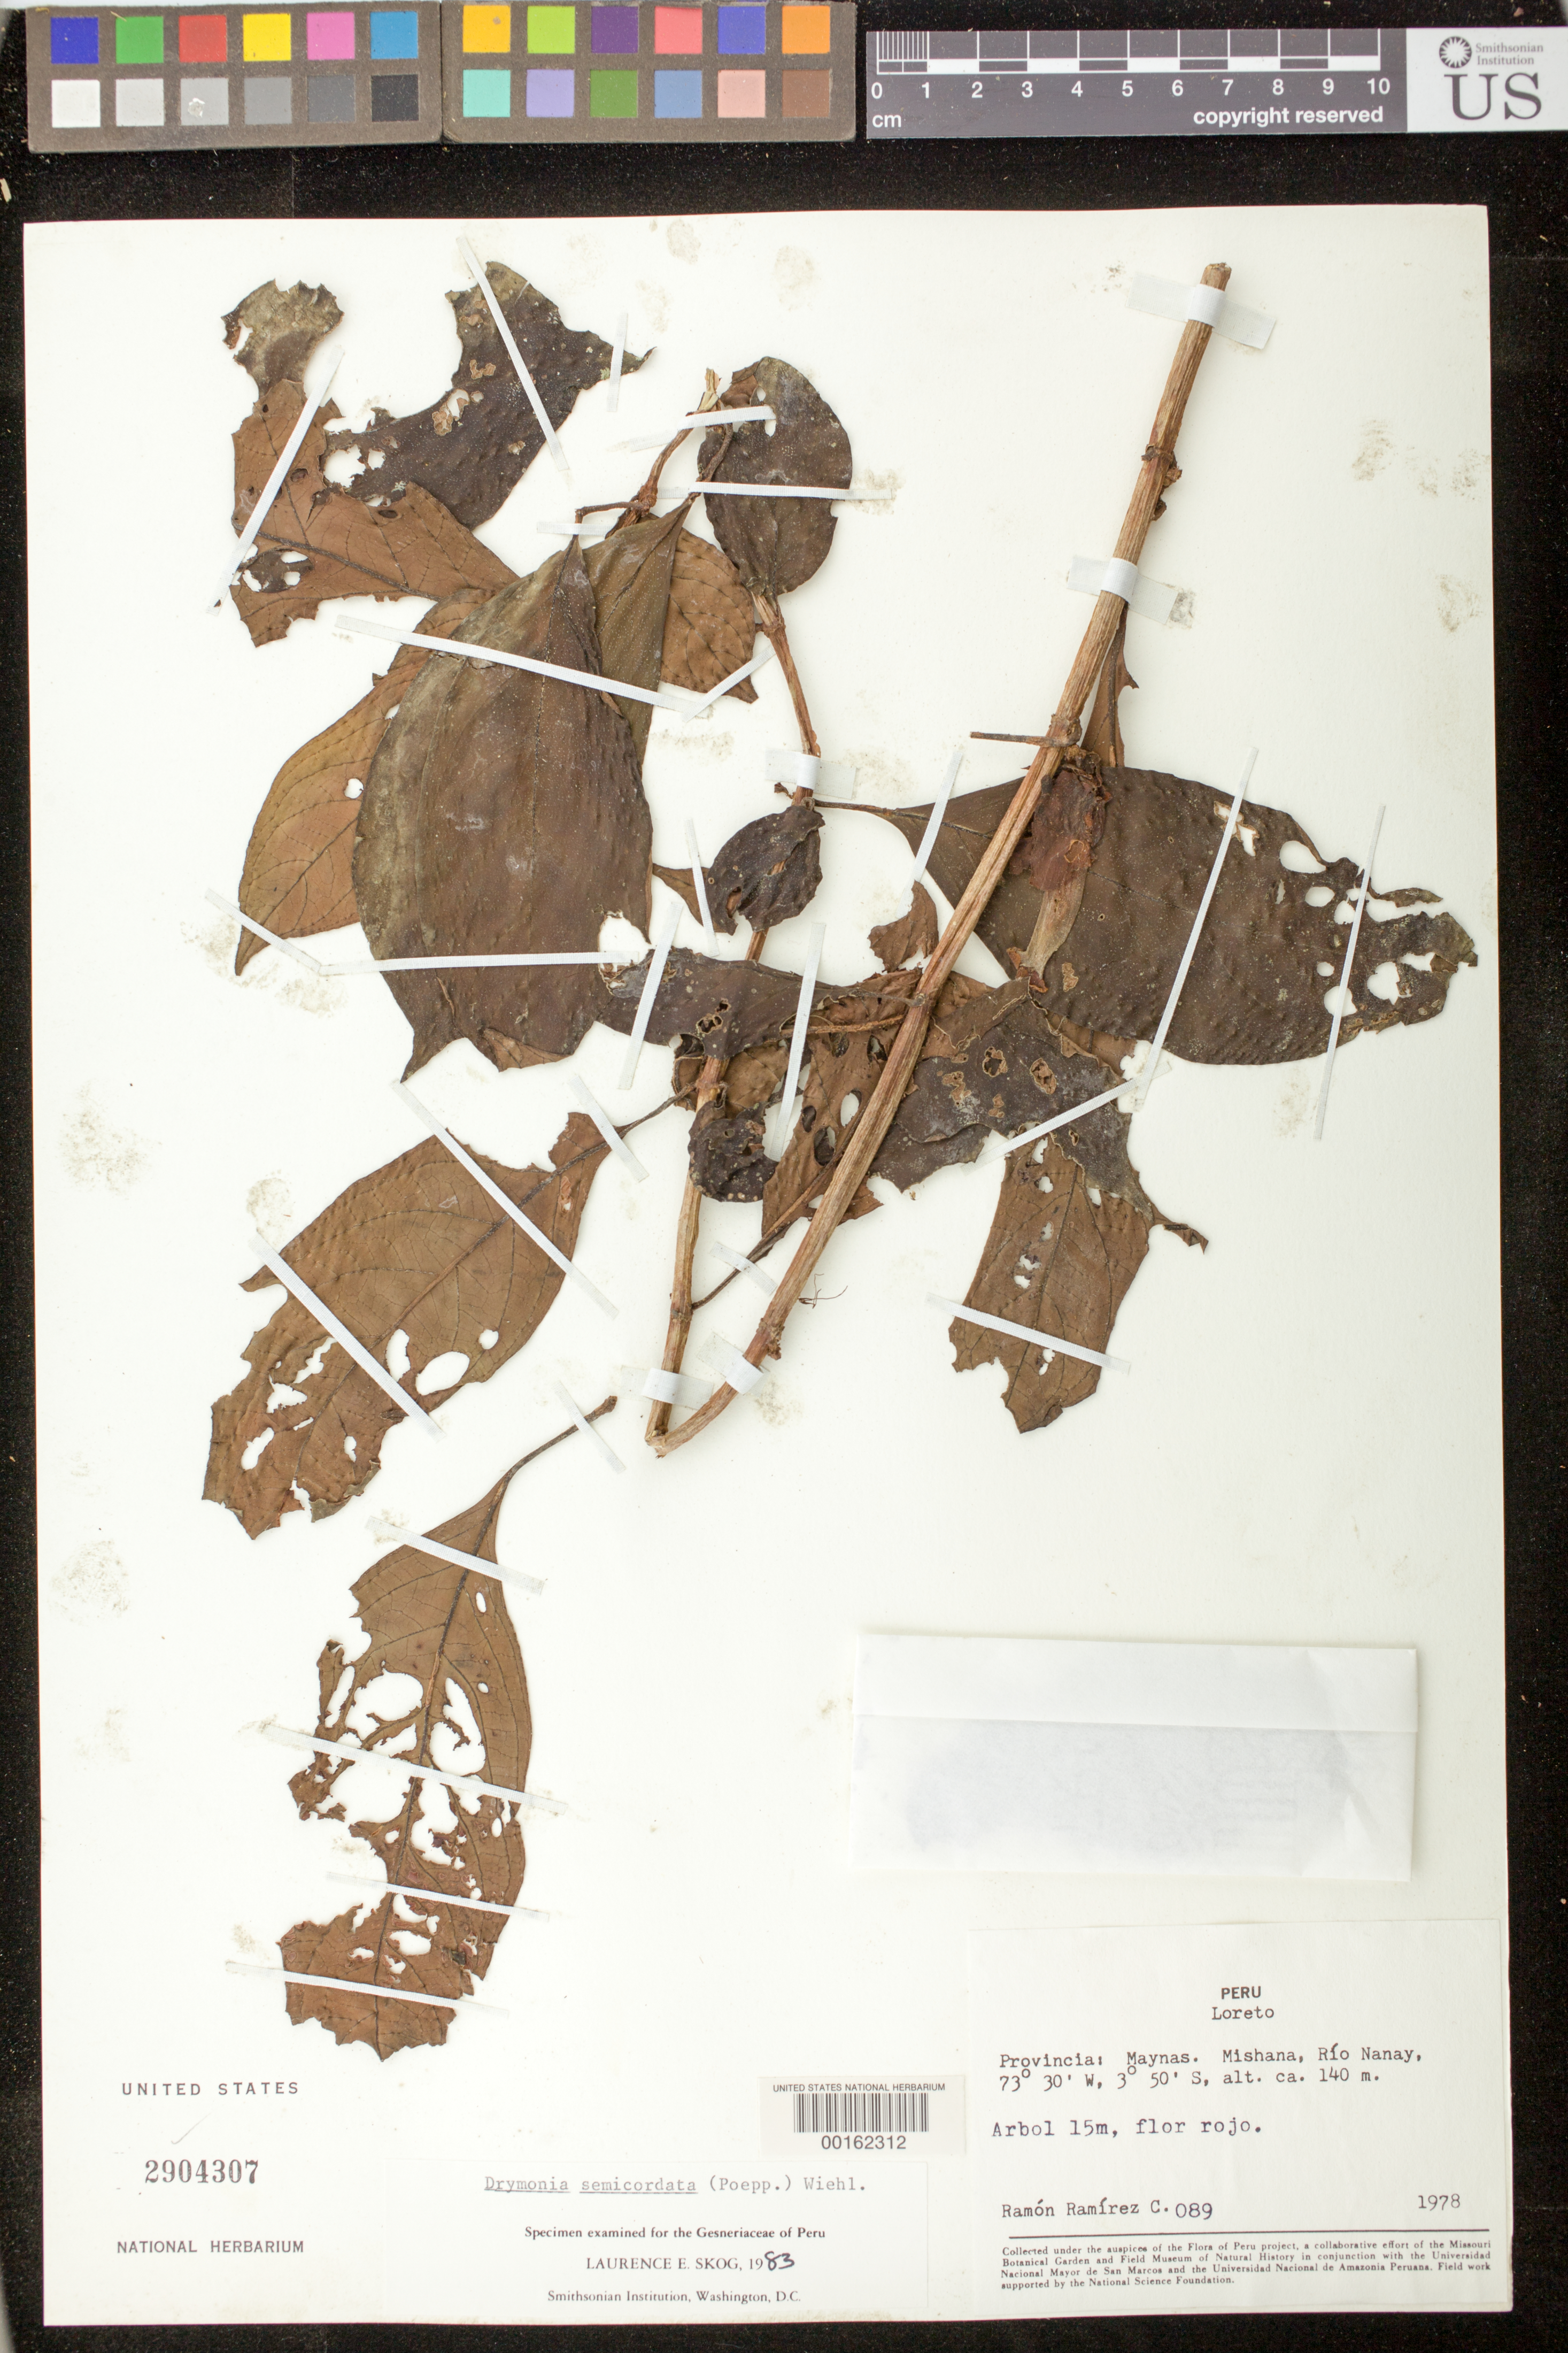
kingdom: Plantae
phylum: Tracheophyta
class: Magnoliopsida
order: Lamiales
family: Gesneriaceae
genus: Drymonia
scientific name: Drymonia semicordata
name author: (Poepp.) Wiehler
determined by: Skog, Laurence E.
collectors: R. Ramírez C.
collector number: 89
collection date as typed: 1978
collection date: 1978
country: Peru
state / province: Loreto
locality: Prov. Maynas; Mishana, Río Nanay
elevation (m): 140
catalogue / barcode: US 2904307